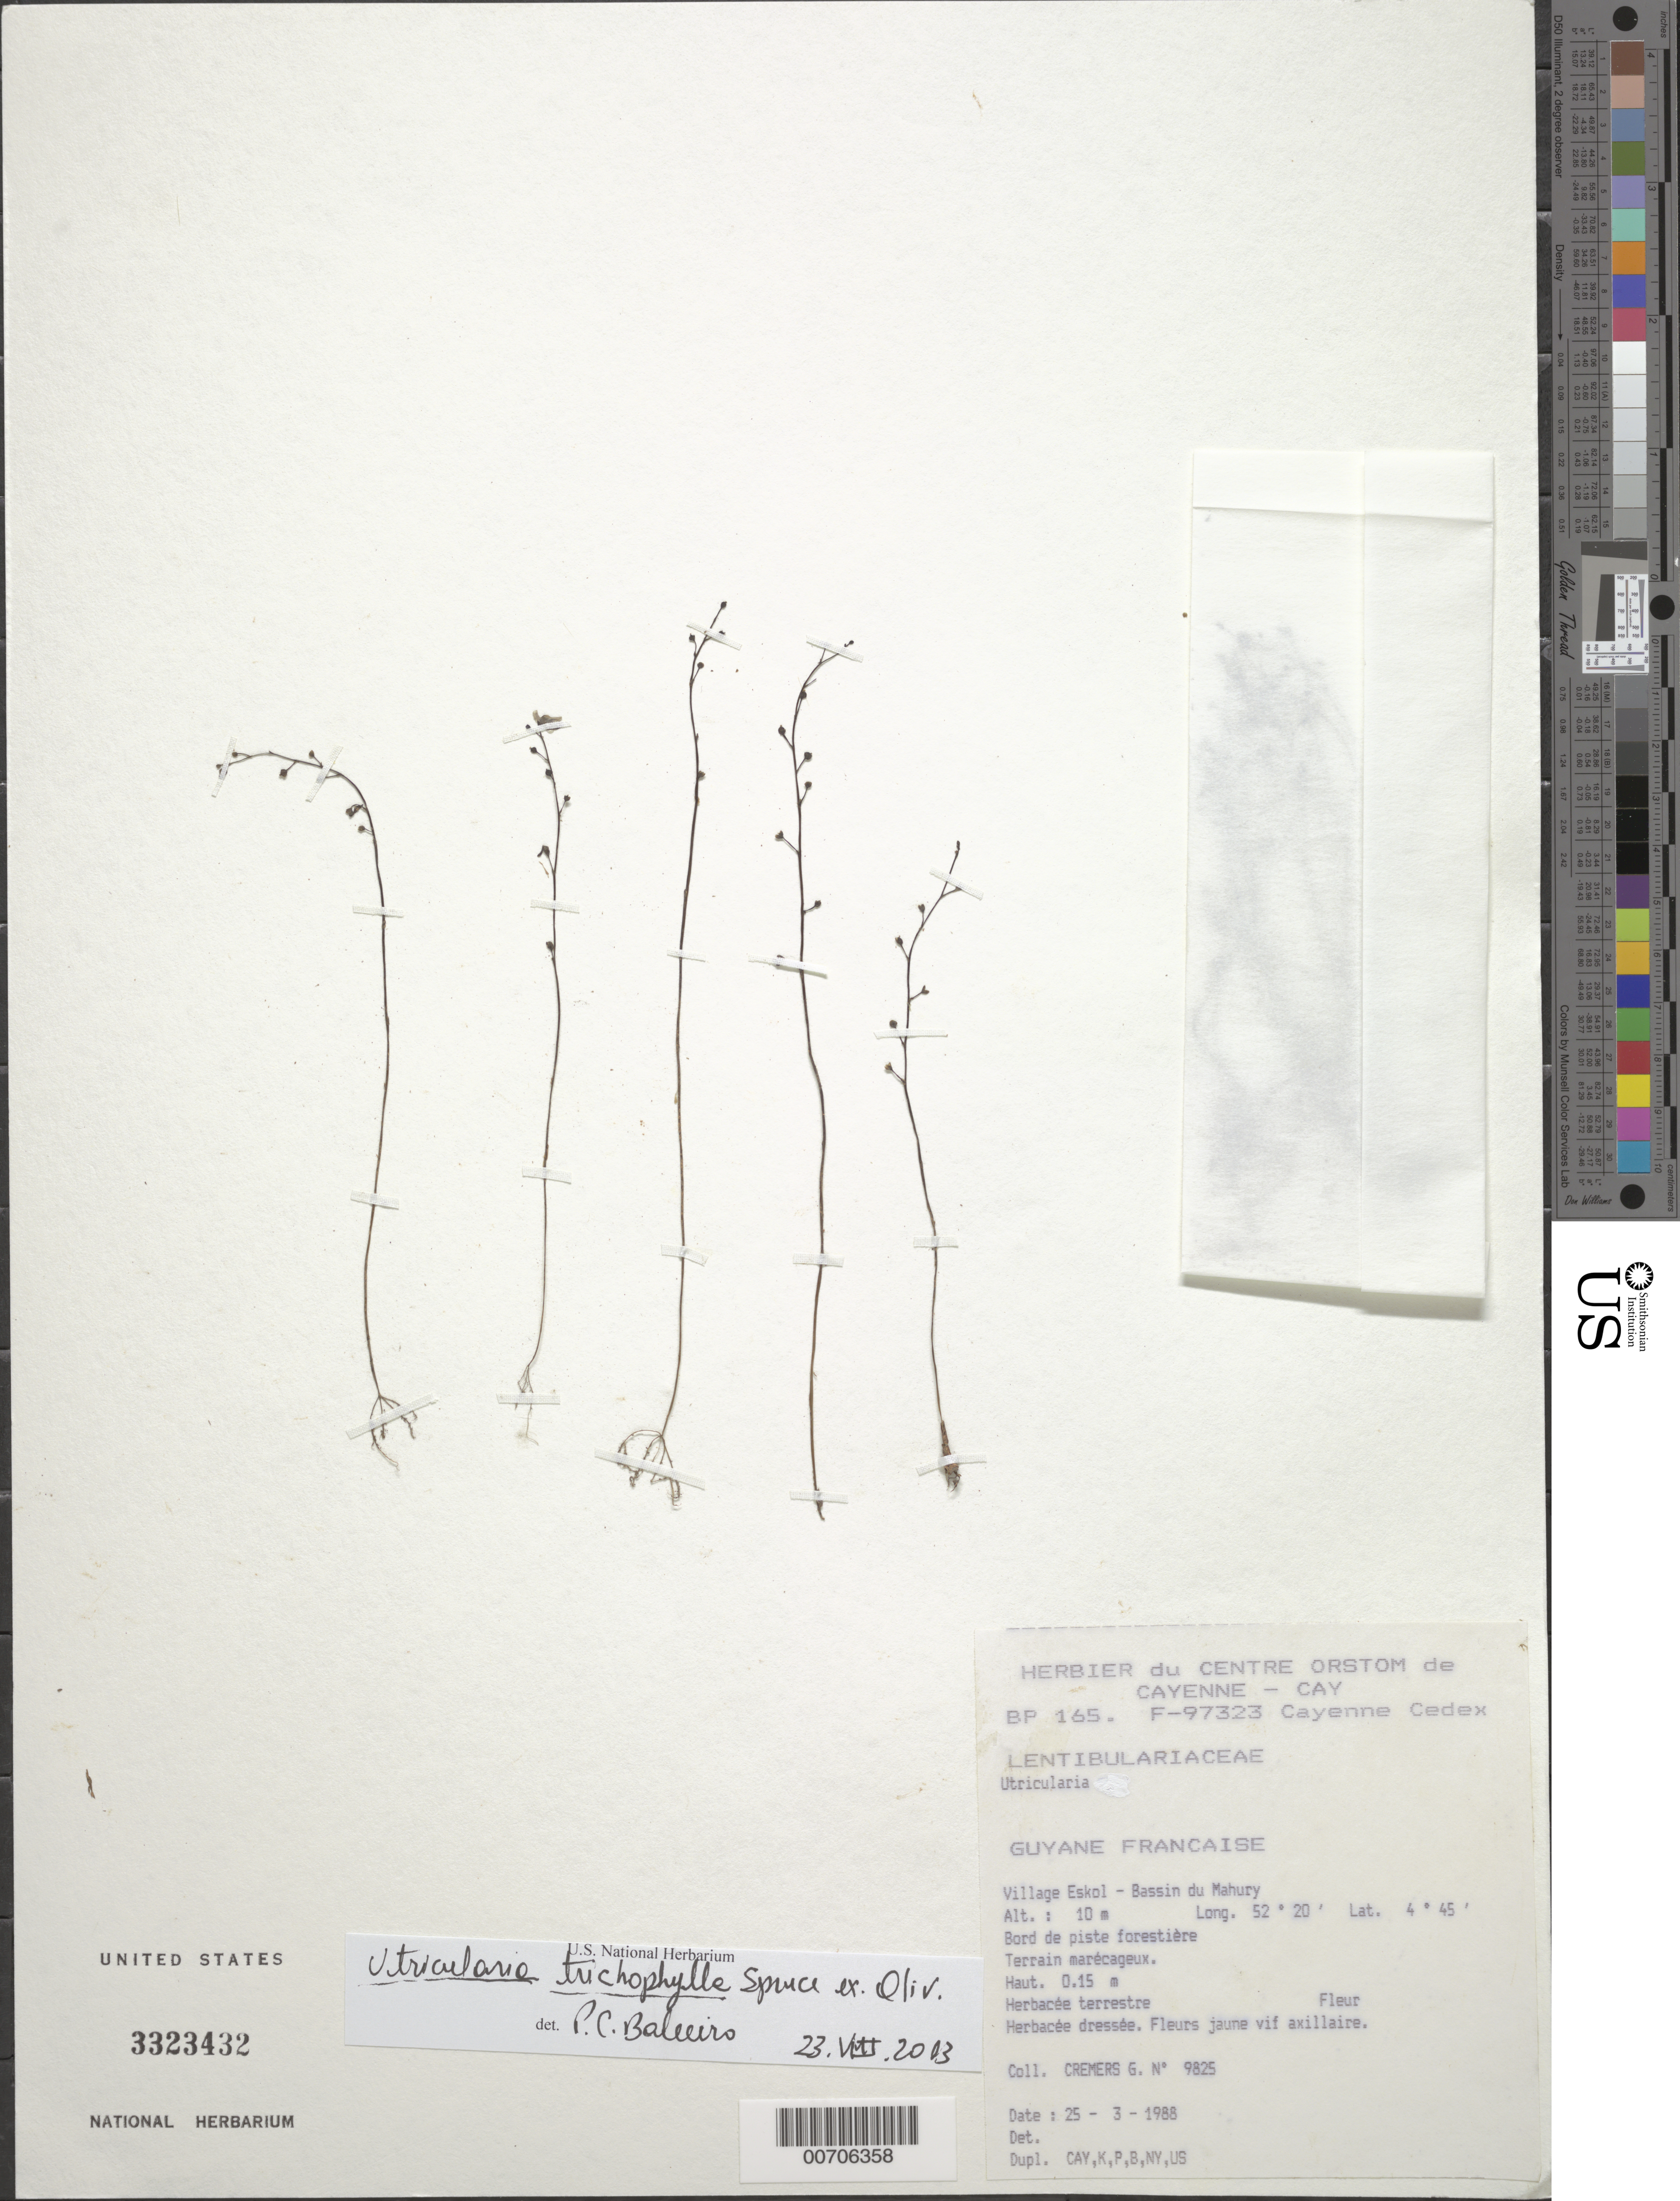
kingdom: Plantae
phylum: Tracheophyta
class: Magnoliopsida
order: Lamiales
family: Lentibulariaceae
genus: Utricularia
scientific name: Utricularia trichophylla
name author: Spruce ex Oliv.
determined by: Baleeiro, P. C.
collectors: G. Cremers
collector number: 9825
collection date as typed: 25-Mar-88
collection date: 1988-03-25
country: French Guiana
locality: Eskol Village - Bassin du Mahury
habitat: Forest trail; marshy area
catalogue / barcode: US 3323432